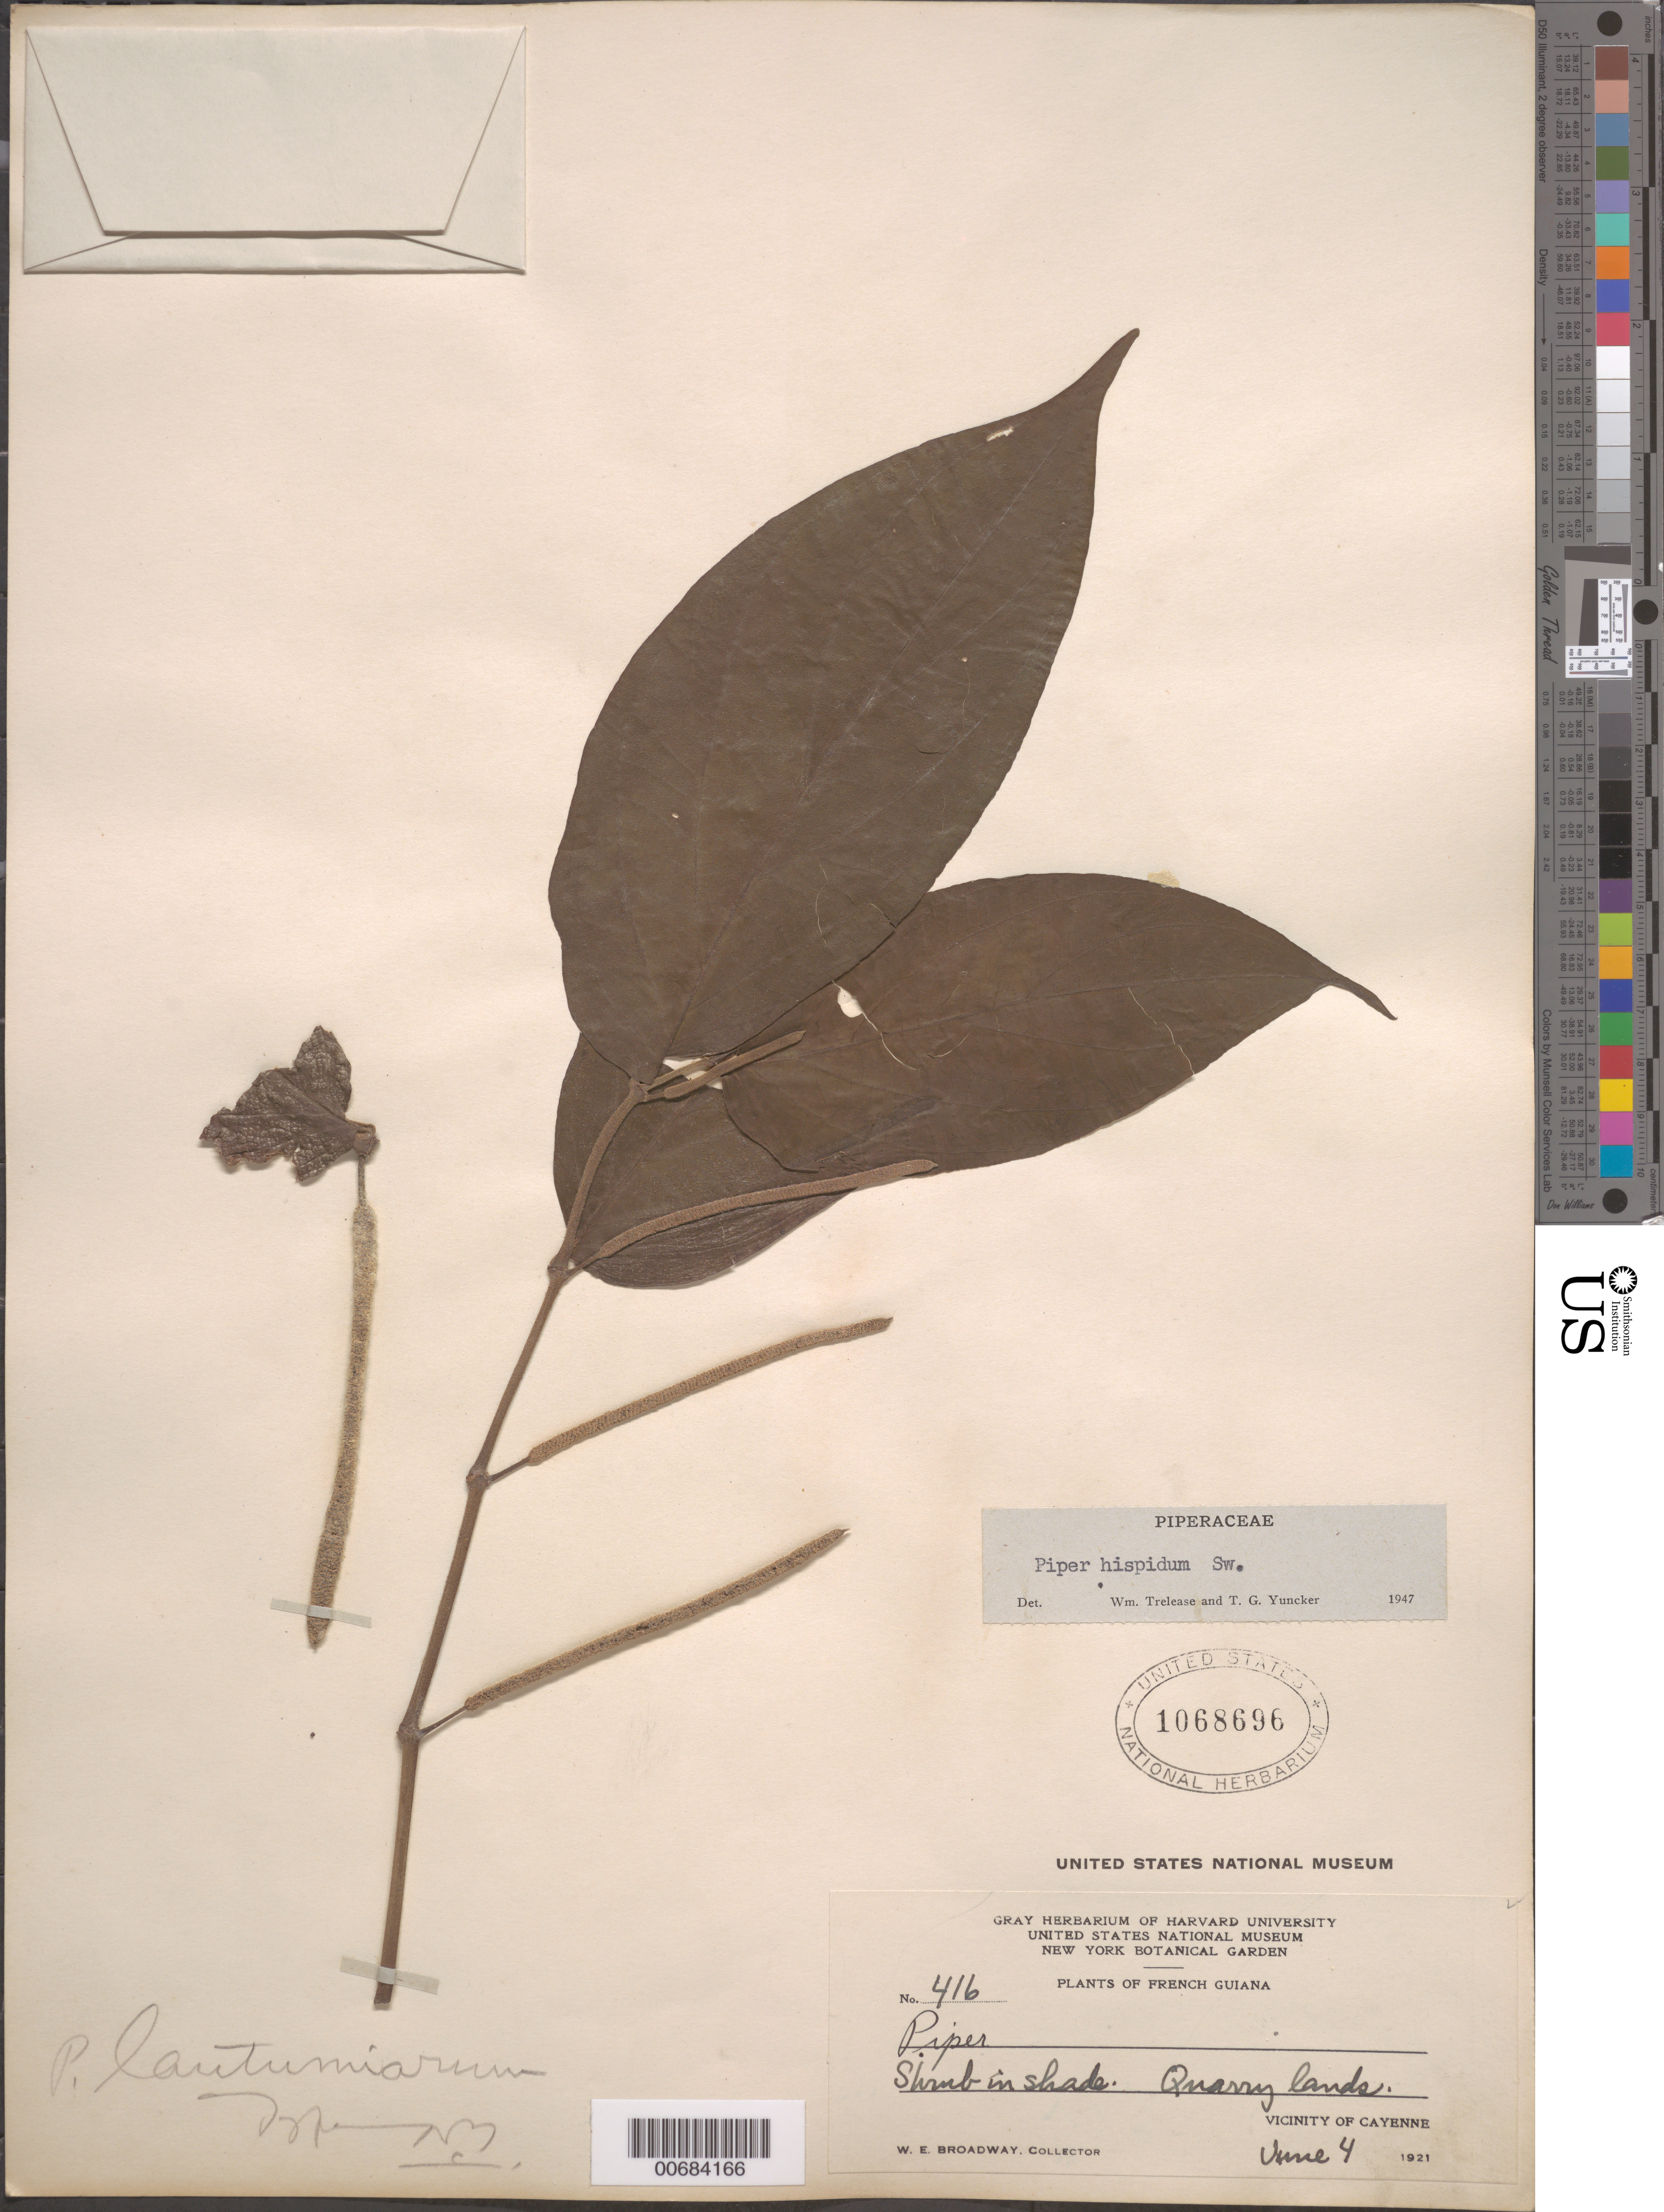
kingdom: Plantae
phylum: Tracheophyta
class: Magnoliopsida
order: Piperales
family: Piperaceae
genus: Piper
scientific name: Piper hispidum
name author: Sw.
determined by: Trelease, W.; Yuncker, T. G.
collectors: W. E. Broadway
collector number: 416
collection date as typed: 4-Jun-21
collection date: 1921-06-04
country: French Guiana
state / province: Cayenne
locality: Cayenne, vic.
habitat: Quarry lands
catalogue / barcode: US 1068696